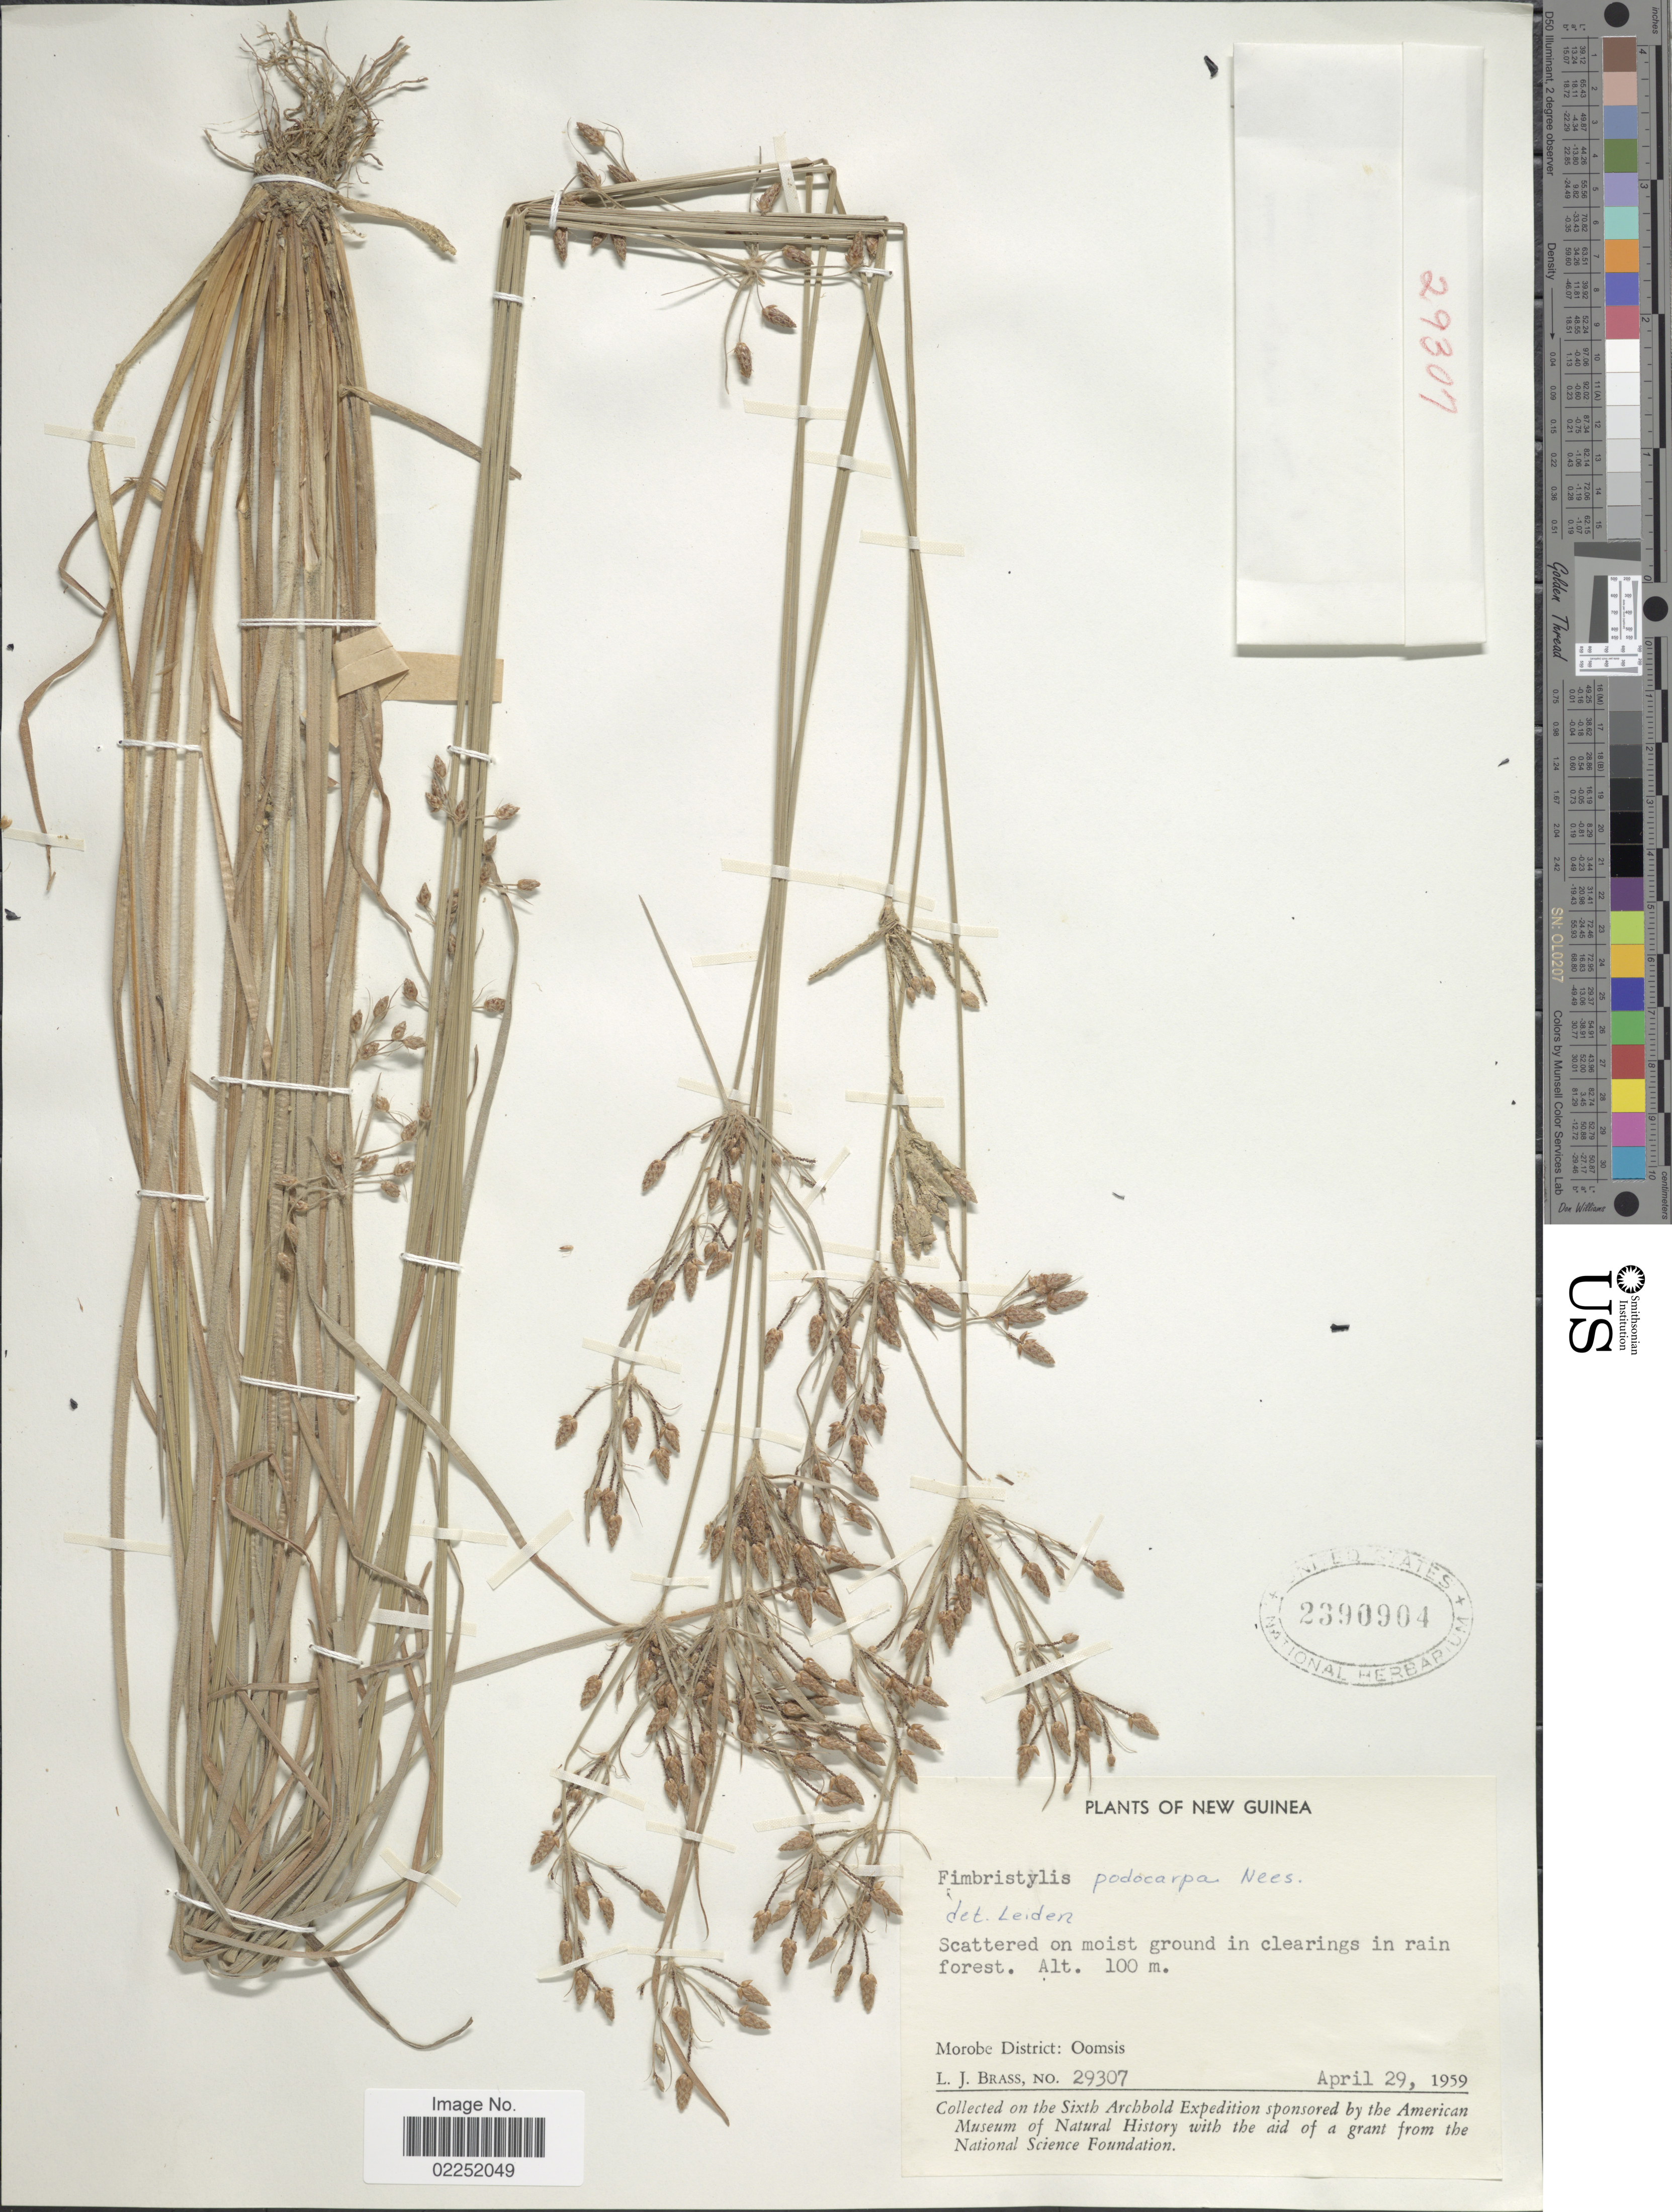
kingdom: Plantae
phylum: Tracheophyta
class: Liliopsida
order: Poales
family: Cyperaceae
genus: Fimbristylis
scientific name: Fimbristylis podocarpa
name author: Nees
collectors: L. J. Brass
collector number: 29307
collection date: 1959-04-29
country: Papua New Guinea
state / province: Morobe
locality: New Guinea, Scattered on moist ground in clearings in rain forest, Morobe District: Oomsis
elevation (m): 100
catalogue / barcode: US 2390904